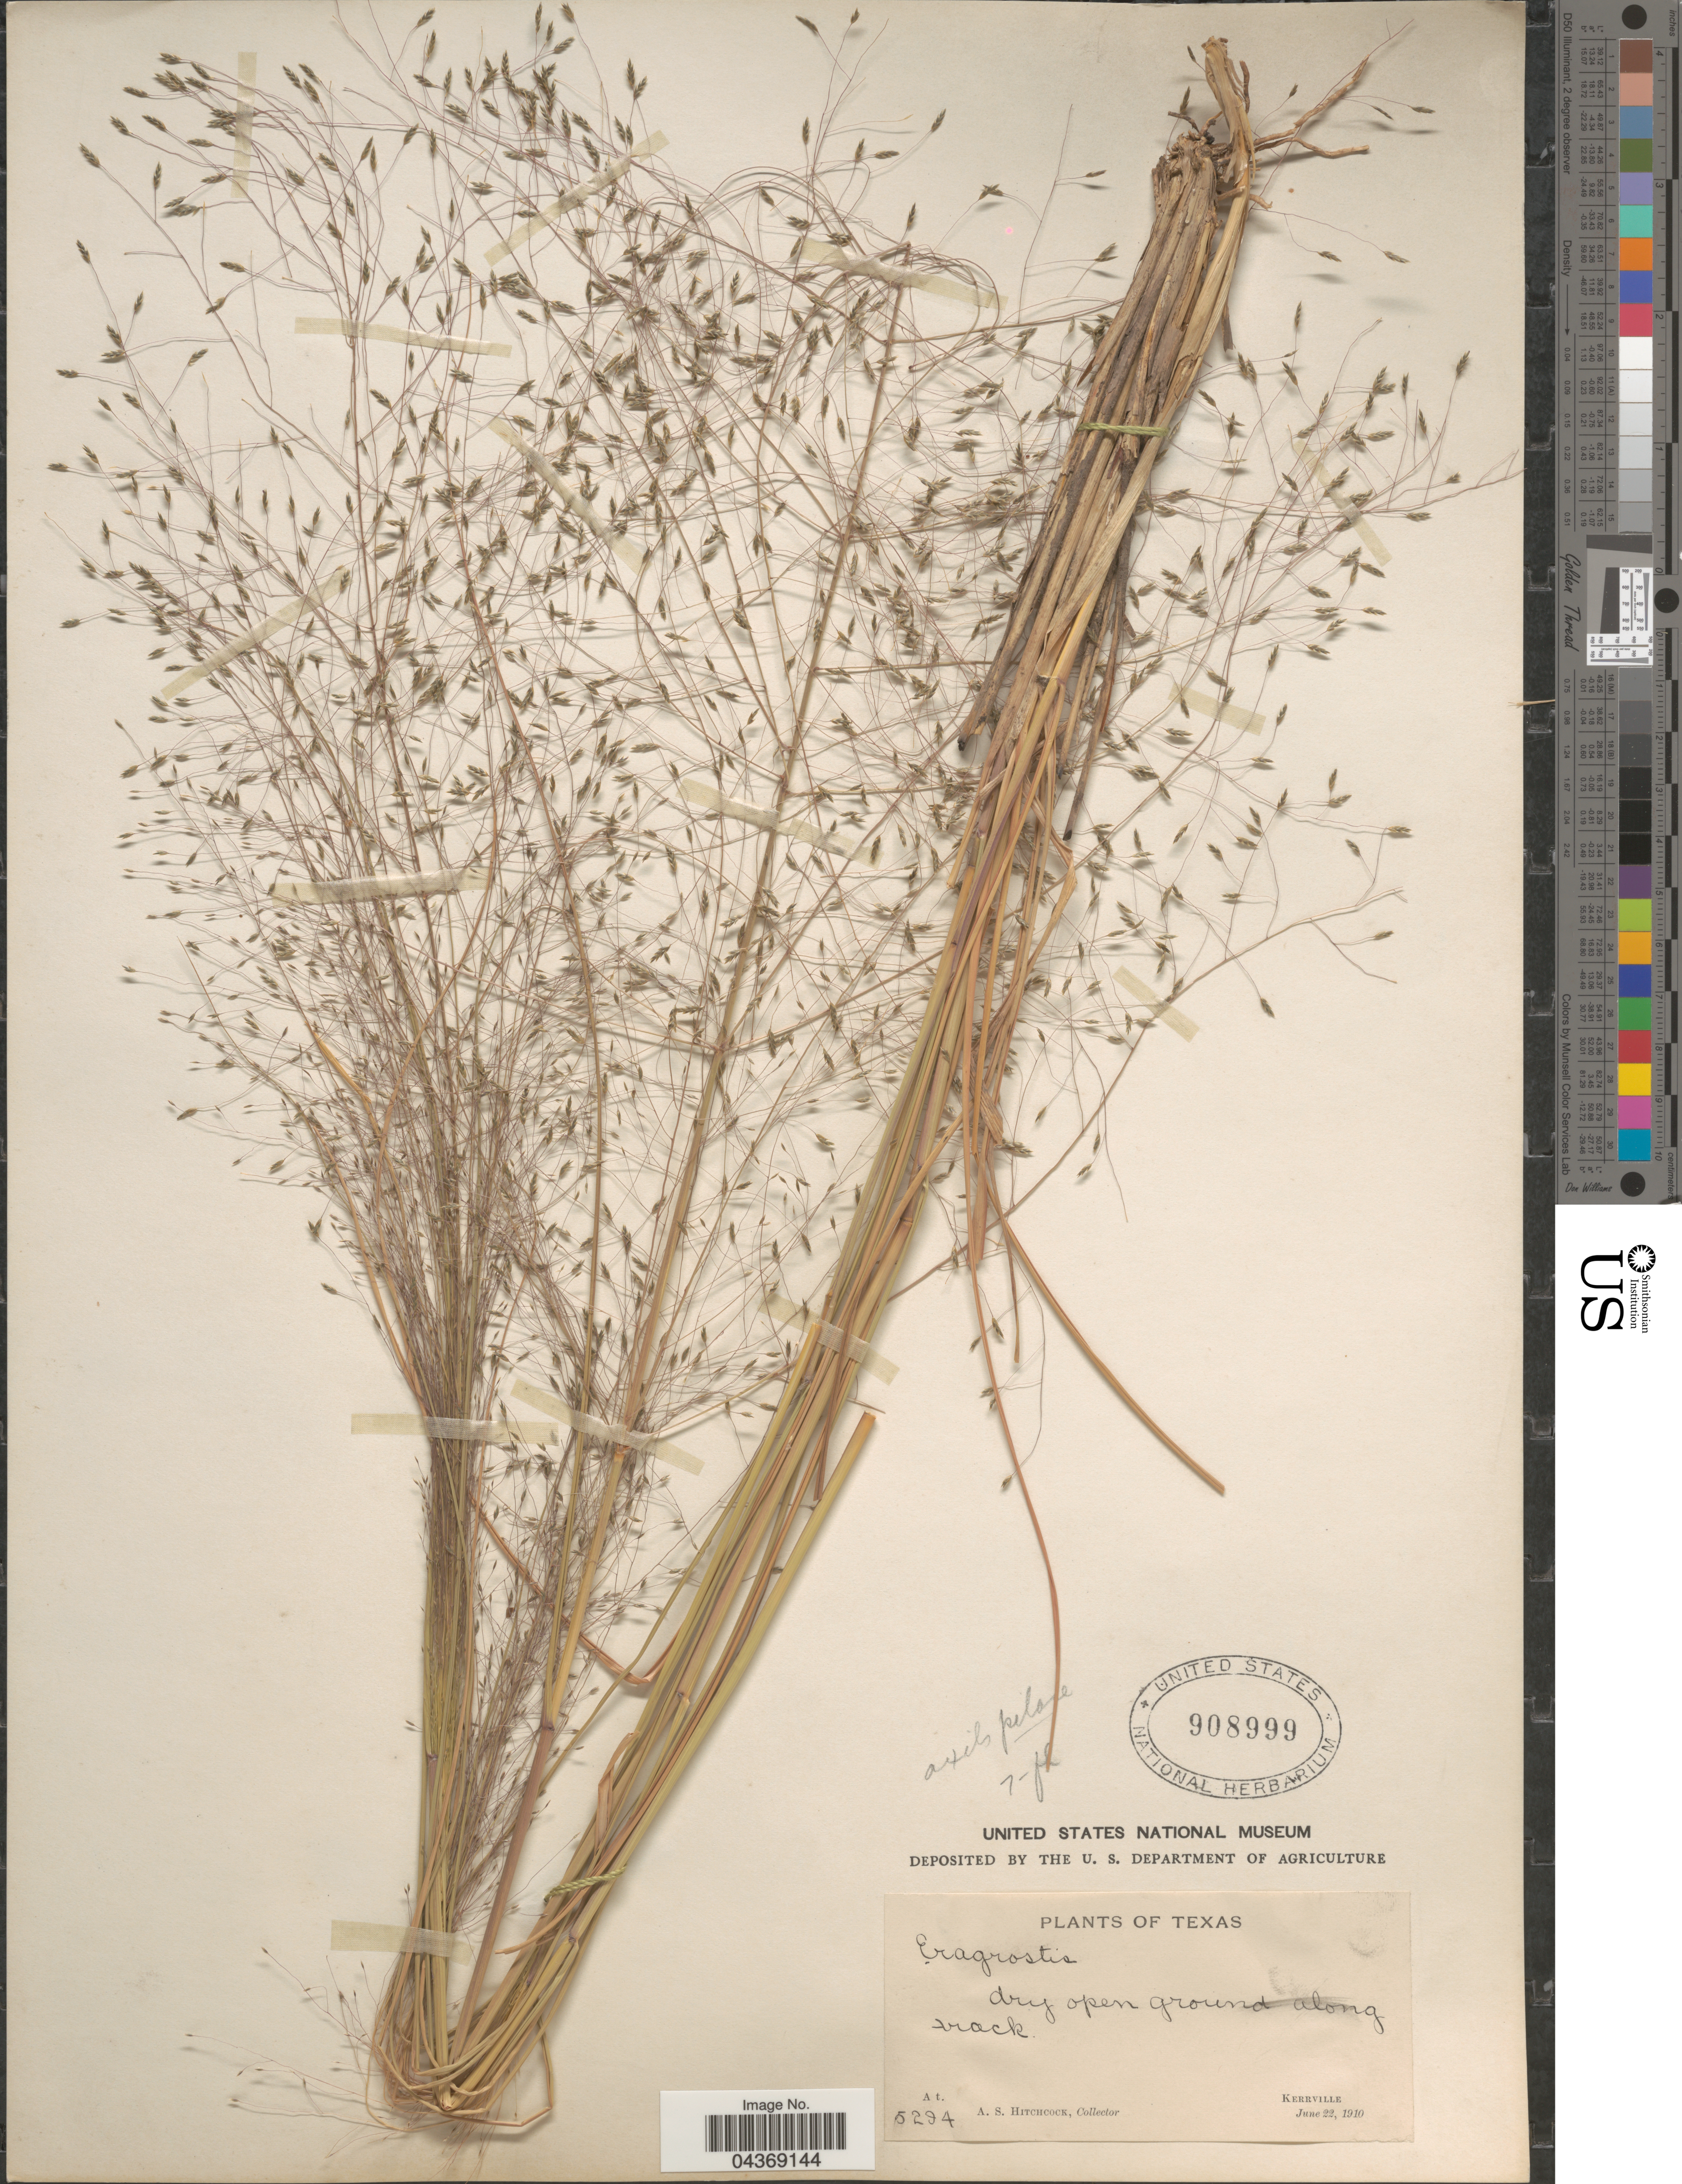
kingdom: Plantae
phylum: Tracheophyta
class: Liliopsida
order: Poales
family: Poaceae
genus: Eragrostis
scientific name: Eragrostis intermedia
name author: Hitchc.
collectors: A. S. Hitchcock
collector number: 5294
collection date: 1910-06-22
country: United States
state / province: Texas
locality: Dry open ground along track. Kerrville.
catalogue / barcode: US 908999